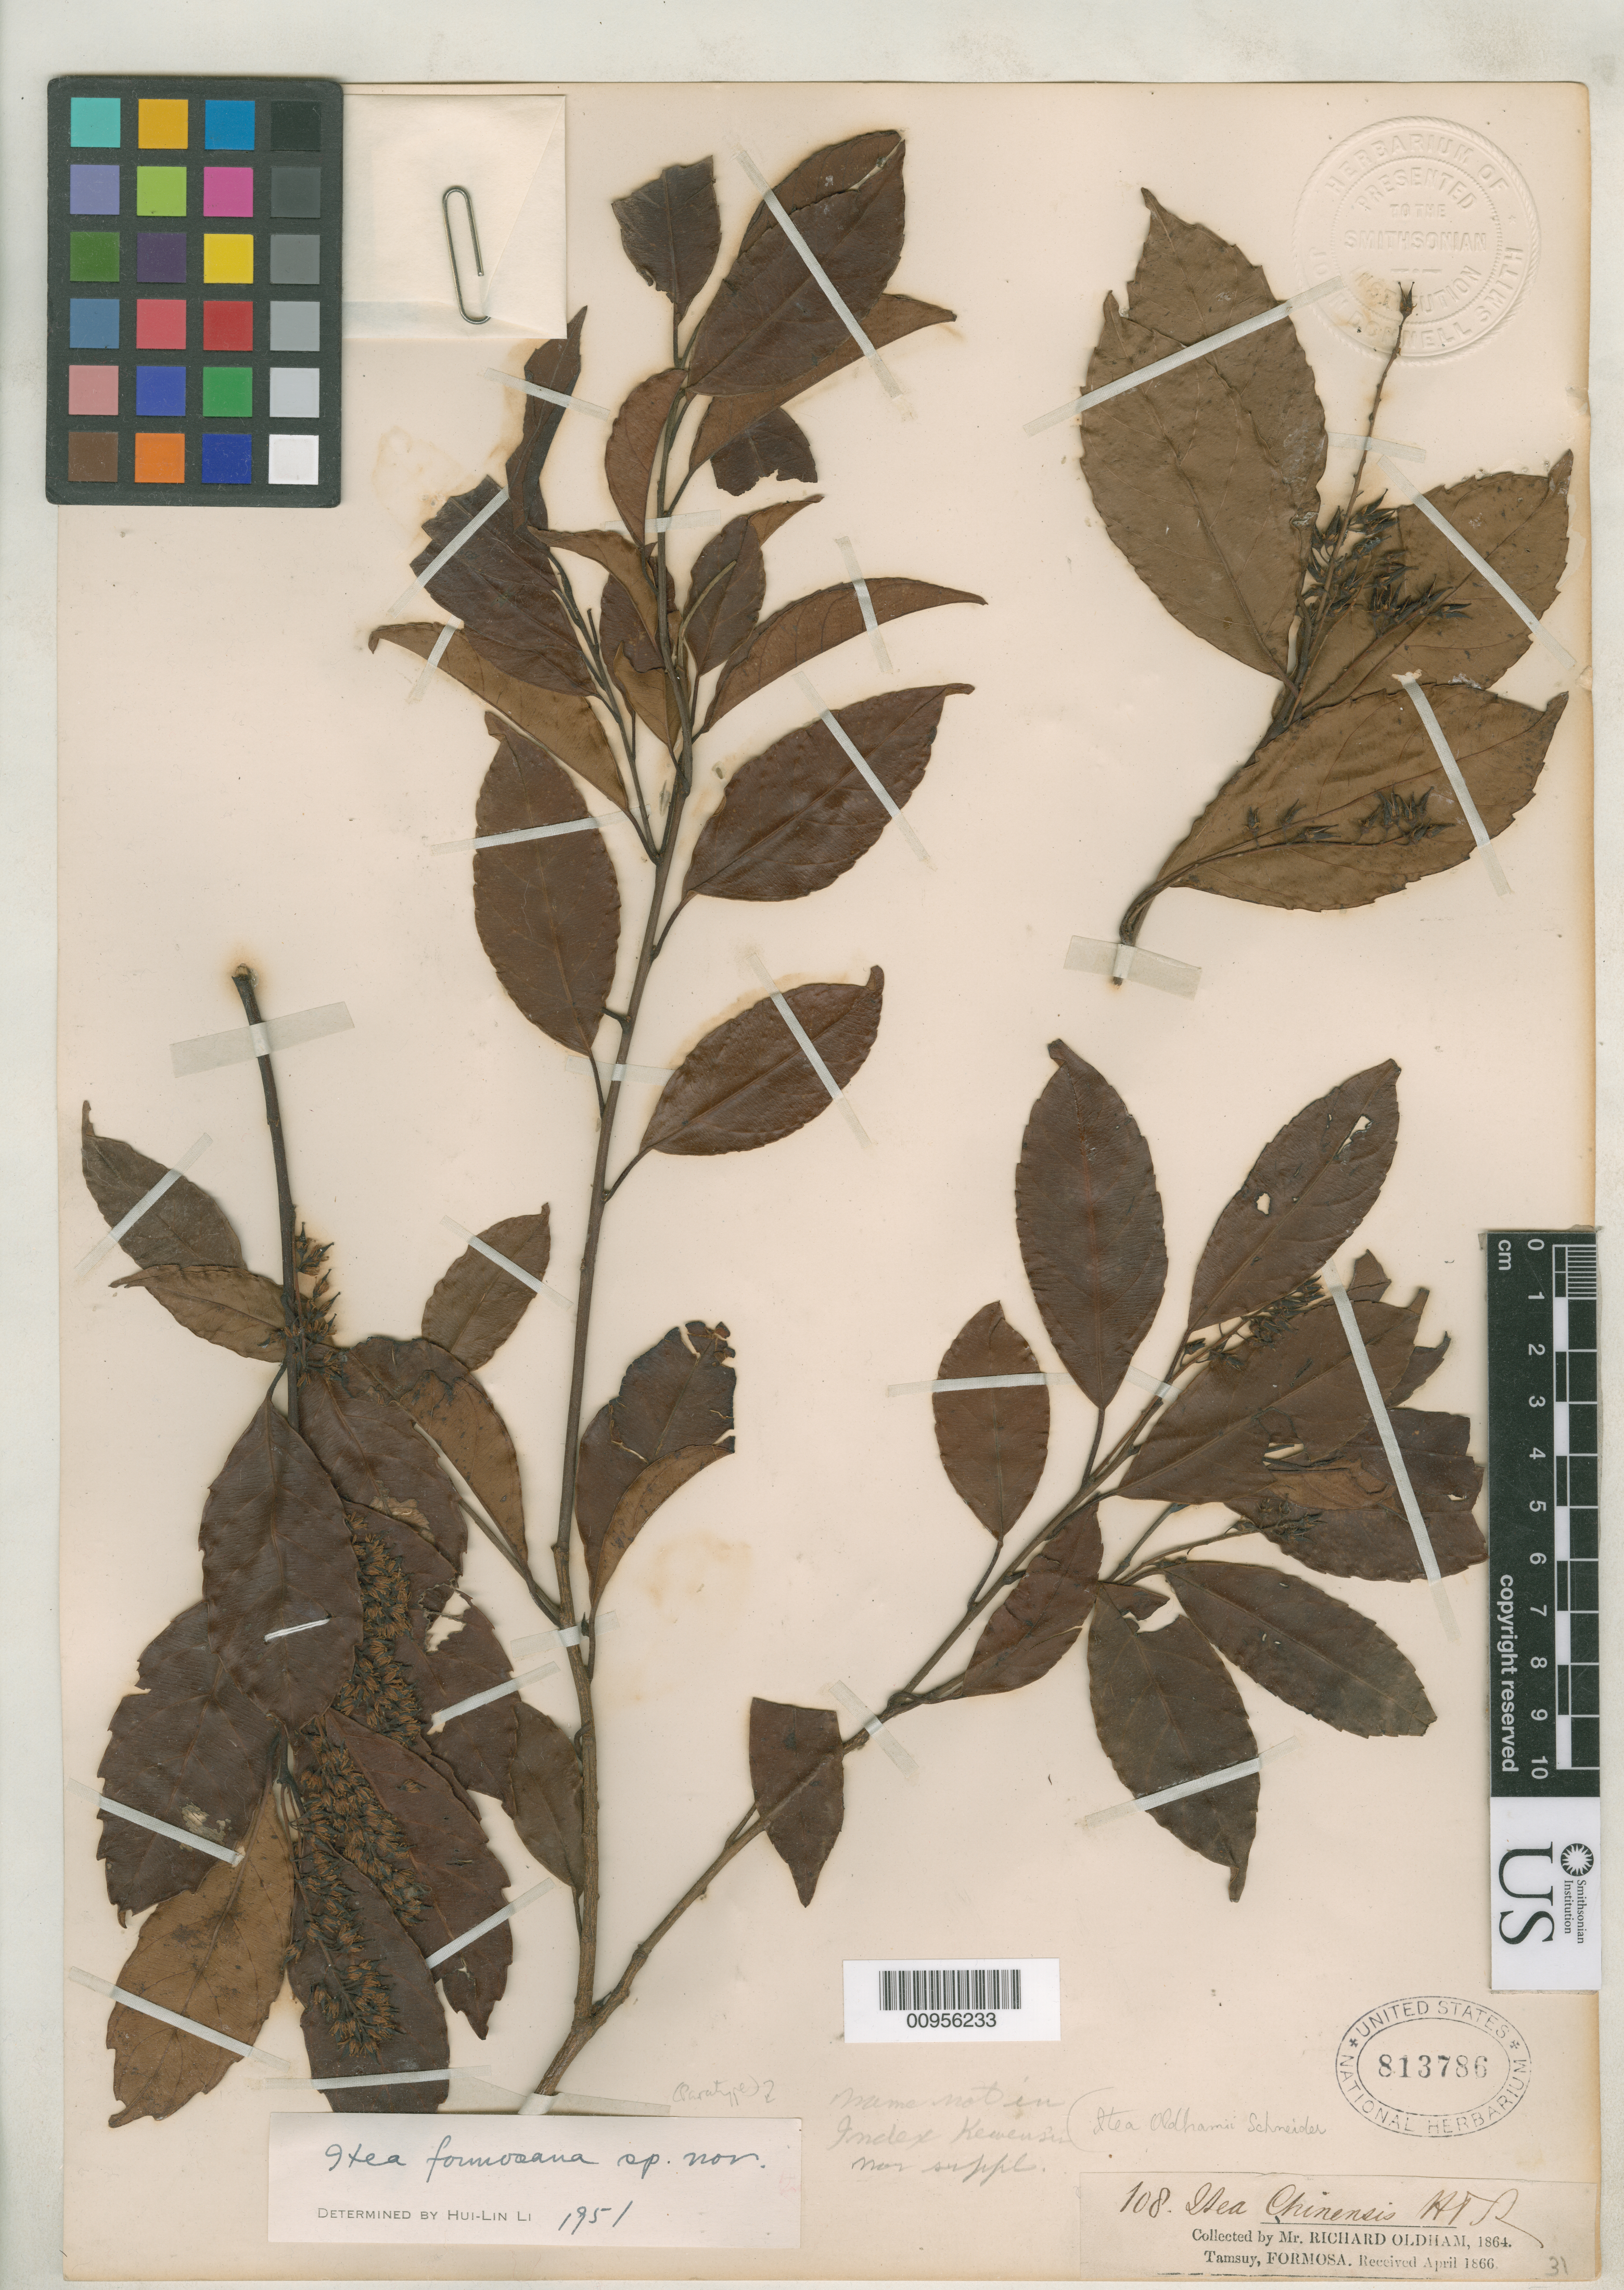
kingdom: Plantae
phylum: Tracheophyta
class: Magnoliopsida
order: Saxifragales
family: Iteaceae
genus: Itea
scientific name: Itea oldhamii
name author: C.K. Schneid.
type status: Syntype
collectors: R. Oldham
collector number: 108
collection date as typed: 1864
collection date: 1864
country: Taiwan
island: Taiwan [Formosa]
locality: Tamsuy, Formosa.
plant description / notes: One of two specimens (Oldham 108, 109) cited but unclear whether this name is validly published (is accepted in Fl. China). Annotated by H.L. Li (1951) as Itea formosana, and Oldham 108 cited [as paratype] by Li in protologue of that species.; Specimen ex John Donnell Smith herbarium.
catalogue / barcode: US 813786